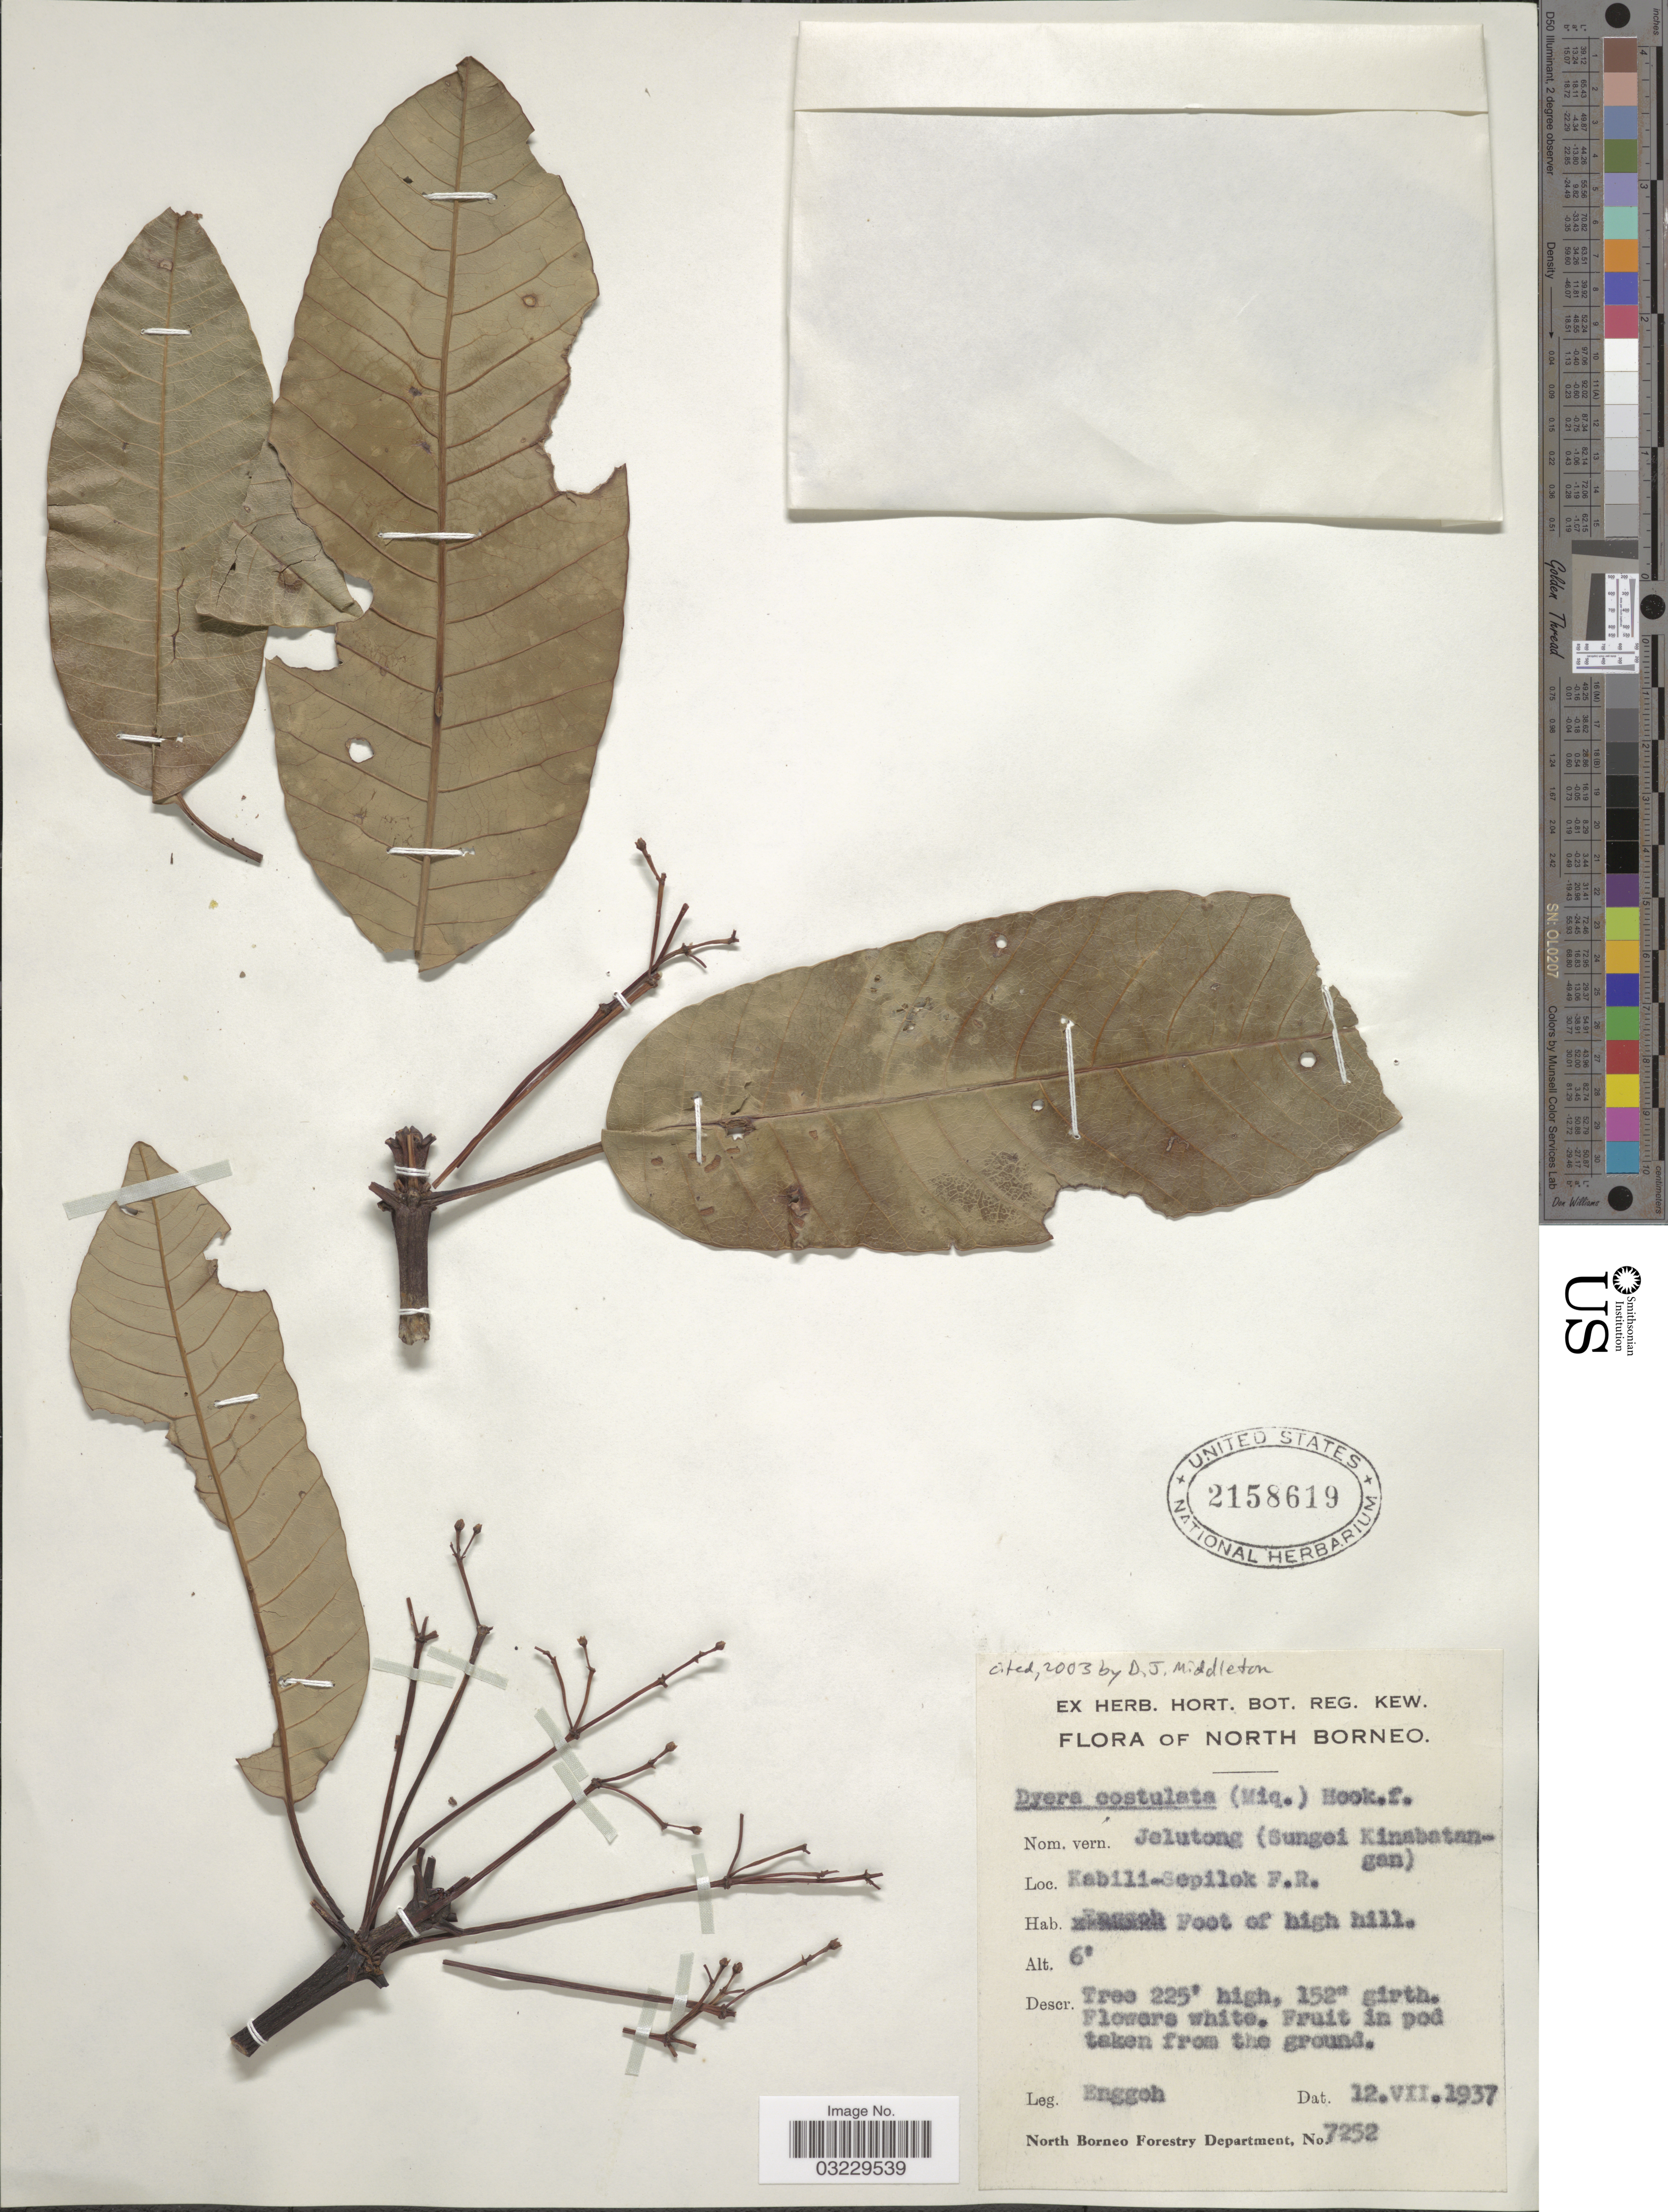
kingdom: Plantae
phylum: Tracheophyta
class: Magnoliopsida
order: Gentianales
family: Apocynaceae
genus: Dyera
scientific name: Dyera costulata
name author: (Miq.) Hook. f.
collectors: -. Enggoh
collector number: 7252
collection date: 1937-07-12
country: Malaysia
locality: North Borneo. Kabili-Sepilok F.R.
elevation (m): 2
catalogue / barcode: US 2158619